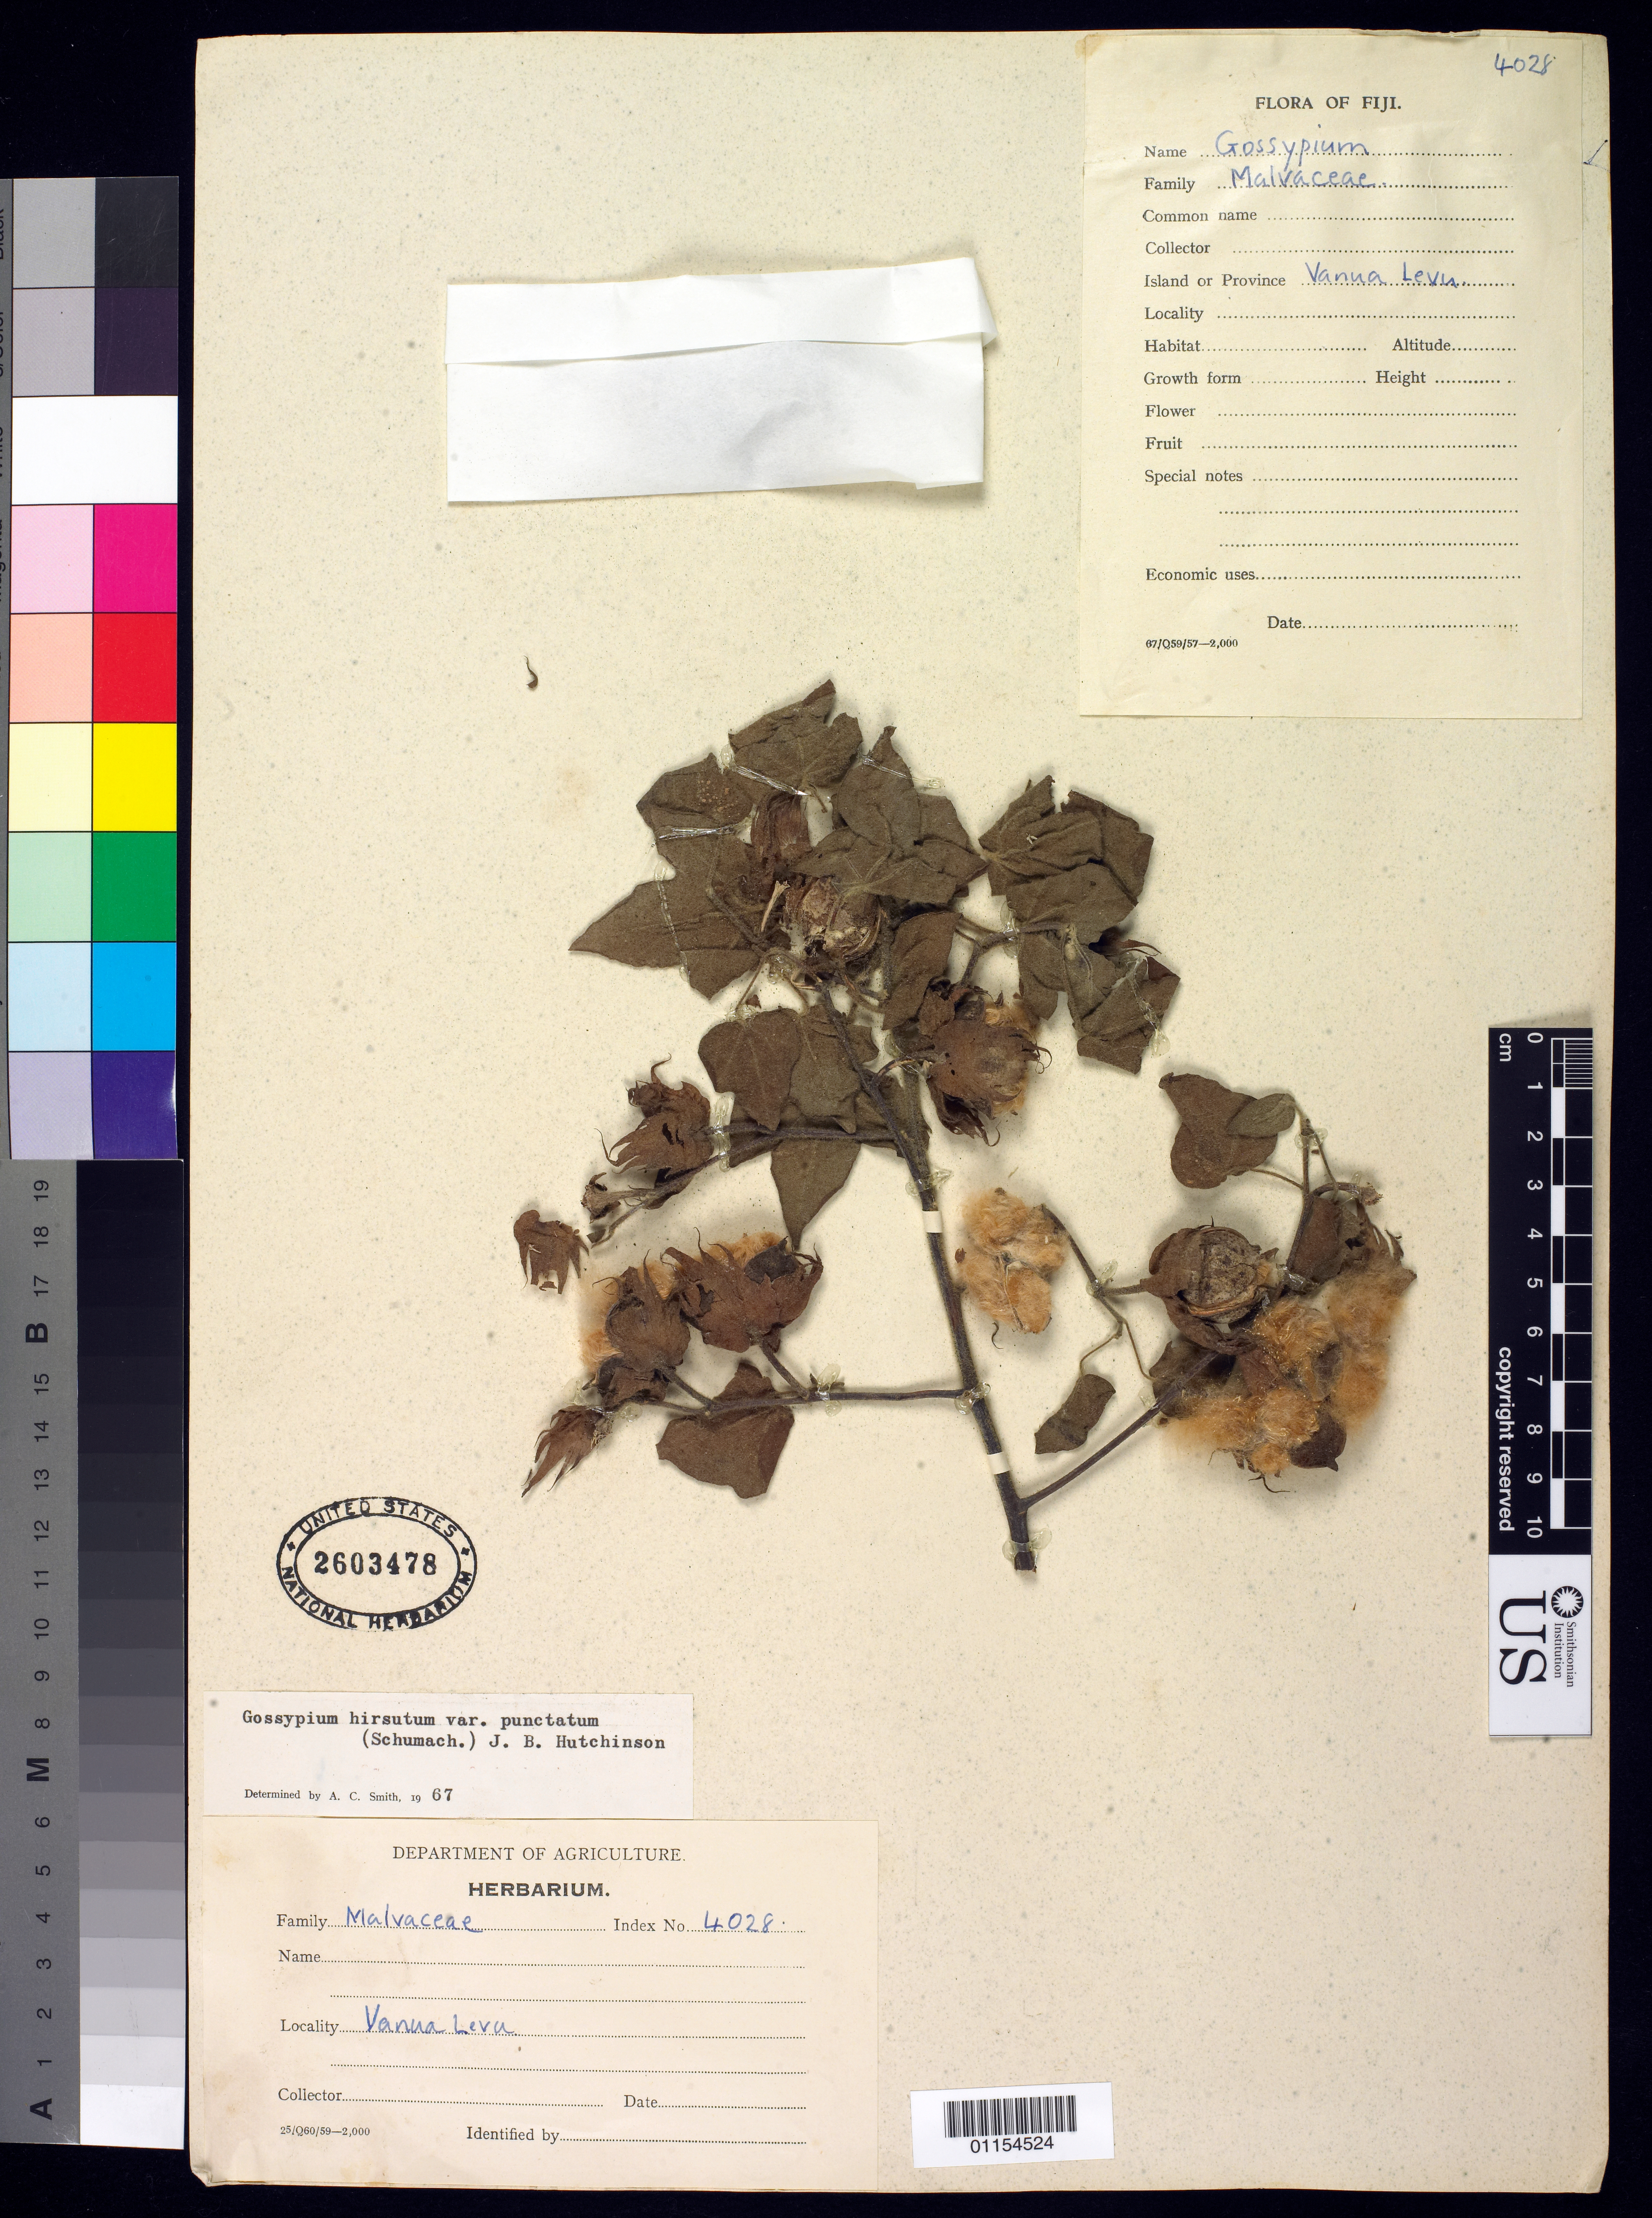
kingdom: Plantae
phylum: Tracheophyta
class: Magnoliopsida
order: Malvales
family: Malvaceae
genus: Gossypium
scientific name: Gossypium hirsutum var. punctatum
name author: (Schumach.) J.B. Hutch.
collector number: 4028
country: Fiji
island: Vanua Levu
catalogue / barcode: US 2603478